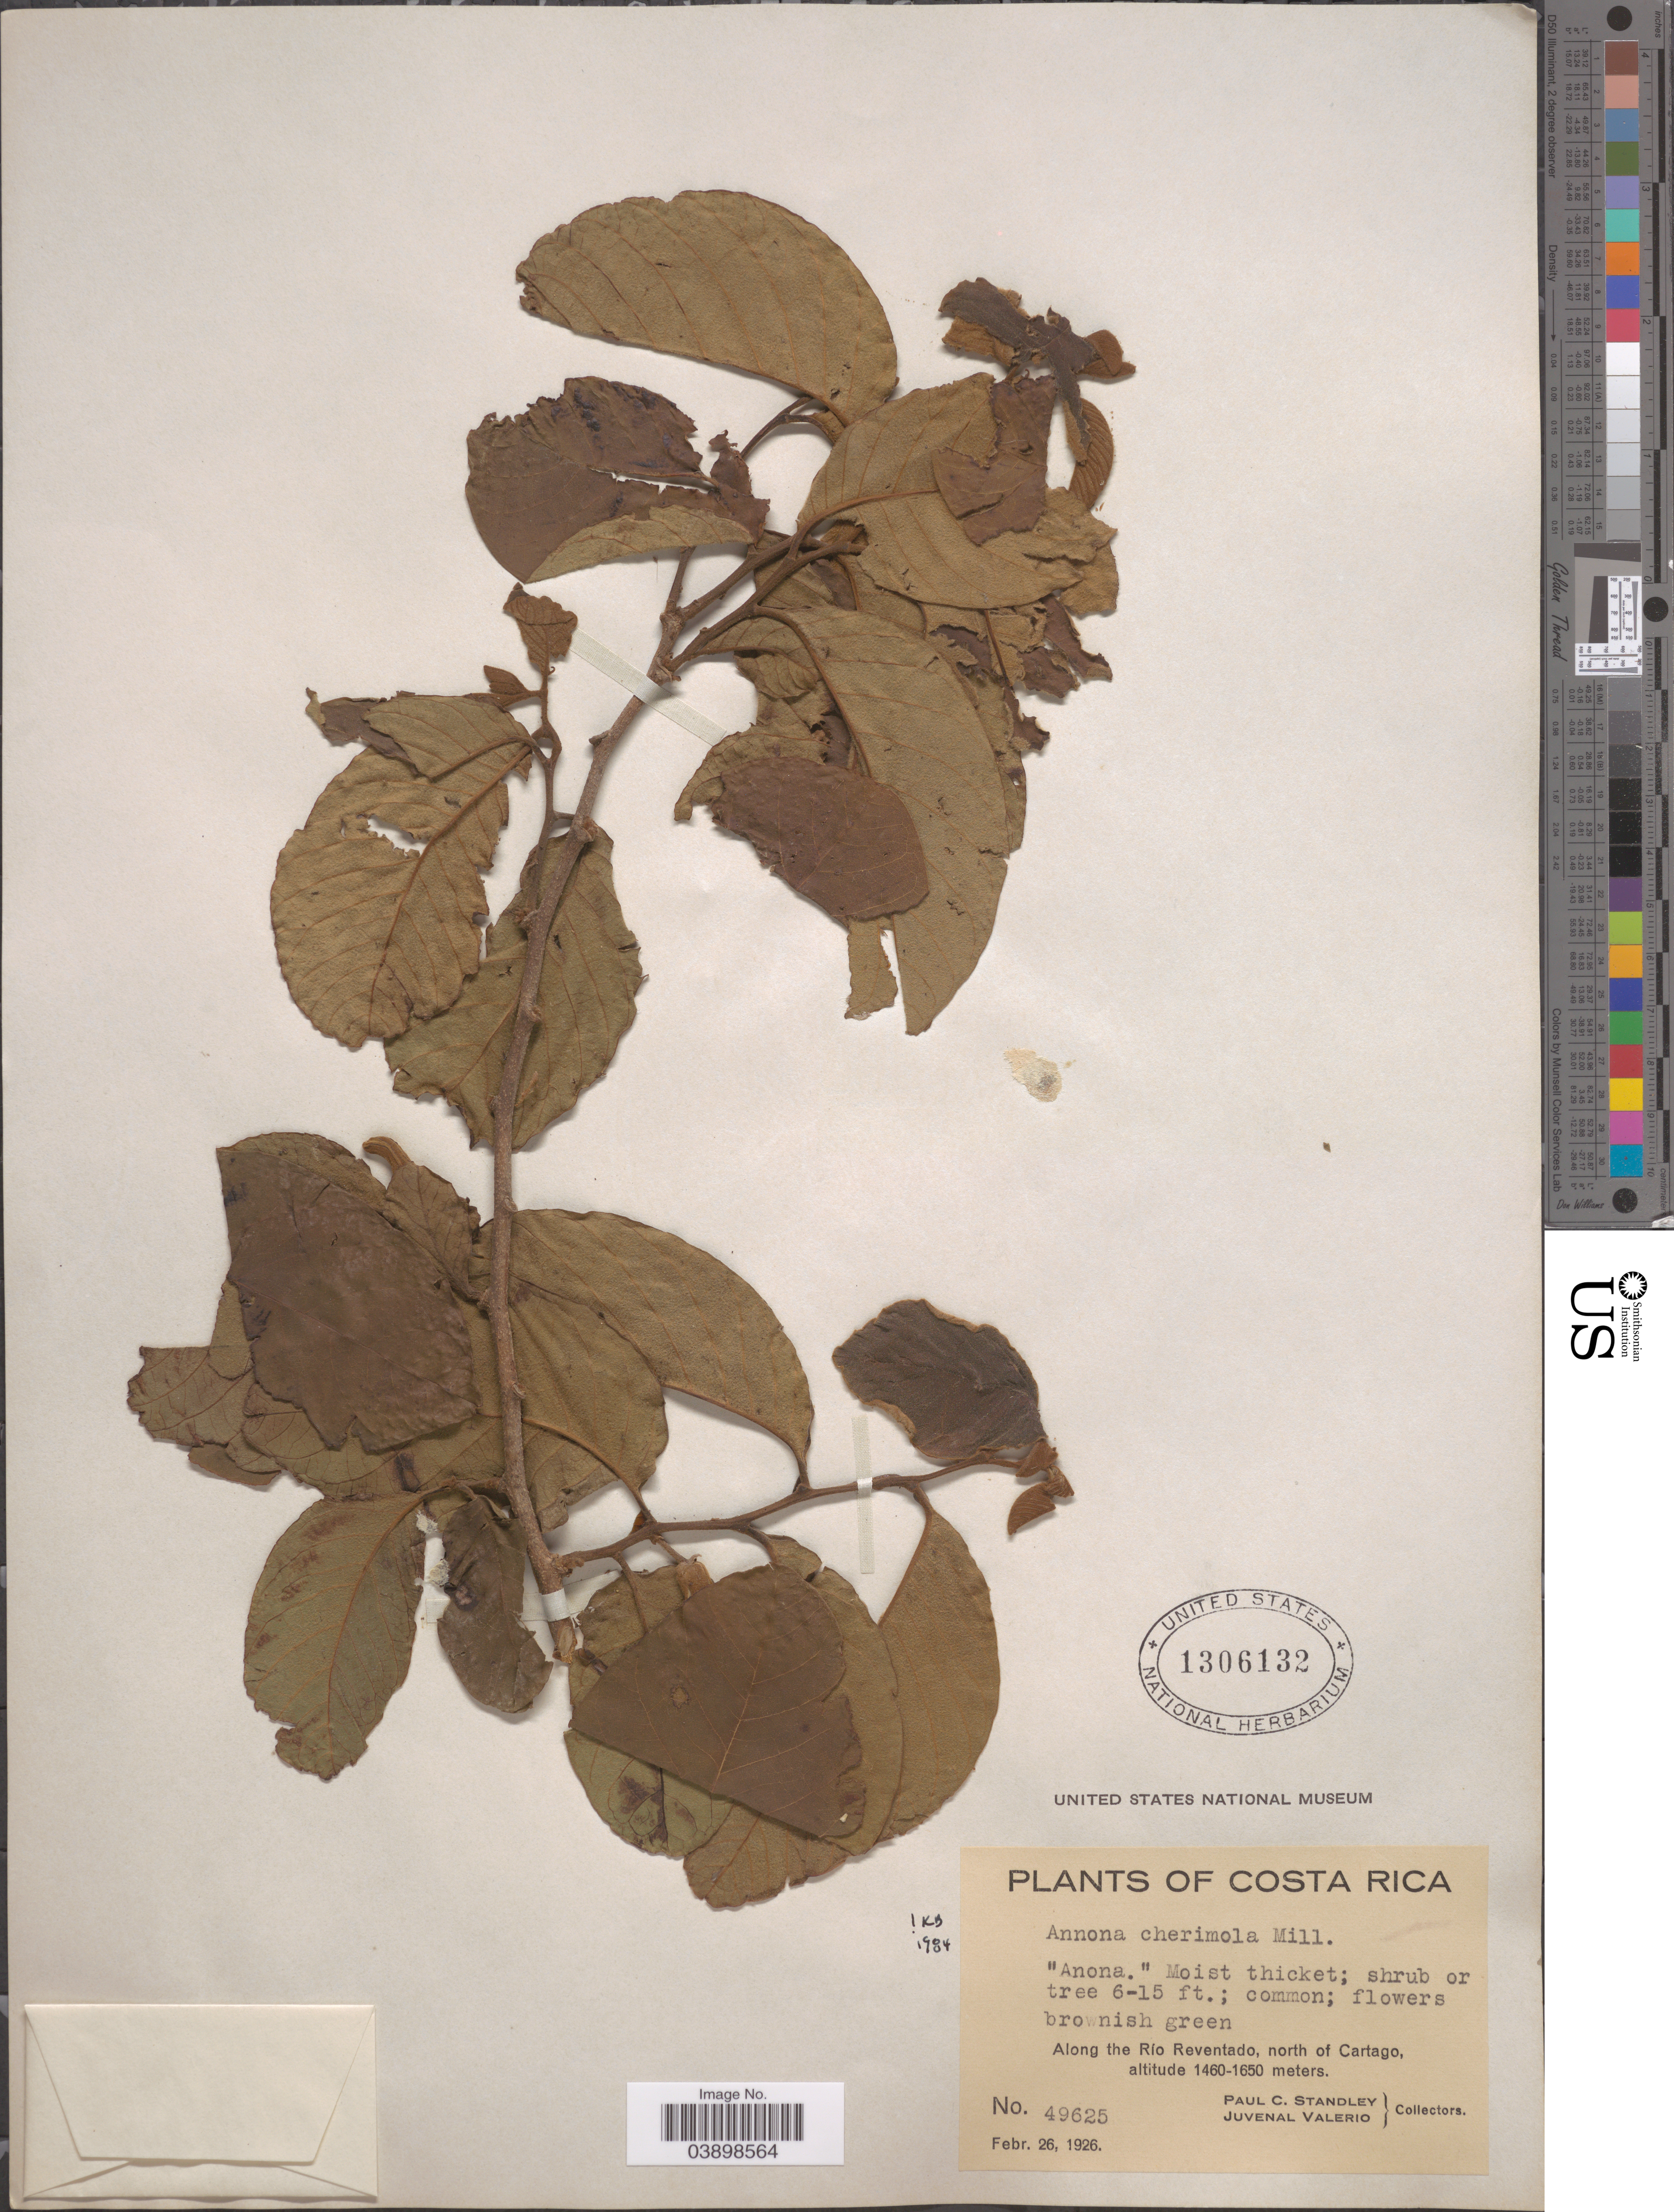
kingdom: Plantae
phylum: Tracheophyta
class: Magnoliopsida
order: Magnoliales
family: Annonaceae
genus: Annona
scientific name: Annona cherimola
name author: Mill.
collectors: P. C. Standley & J. Valerio R.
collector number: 49625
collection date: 1926-02-26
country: Costa Rica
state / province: Cartago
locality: Along the Río Reventado, north of Cartago.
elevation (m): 1460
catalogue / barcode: US 1306132